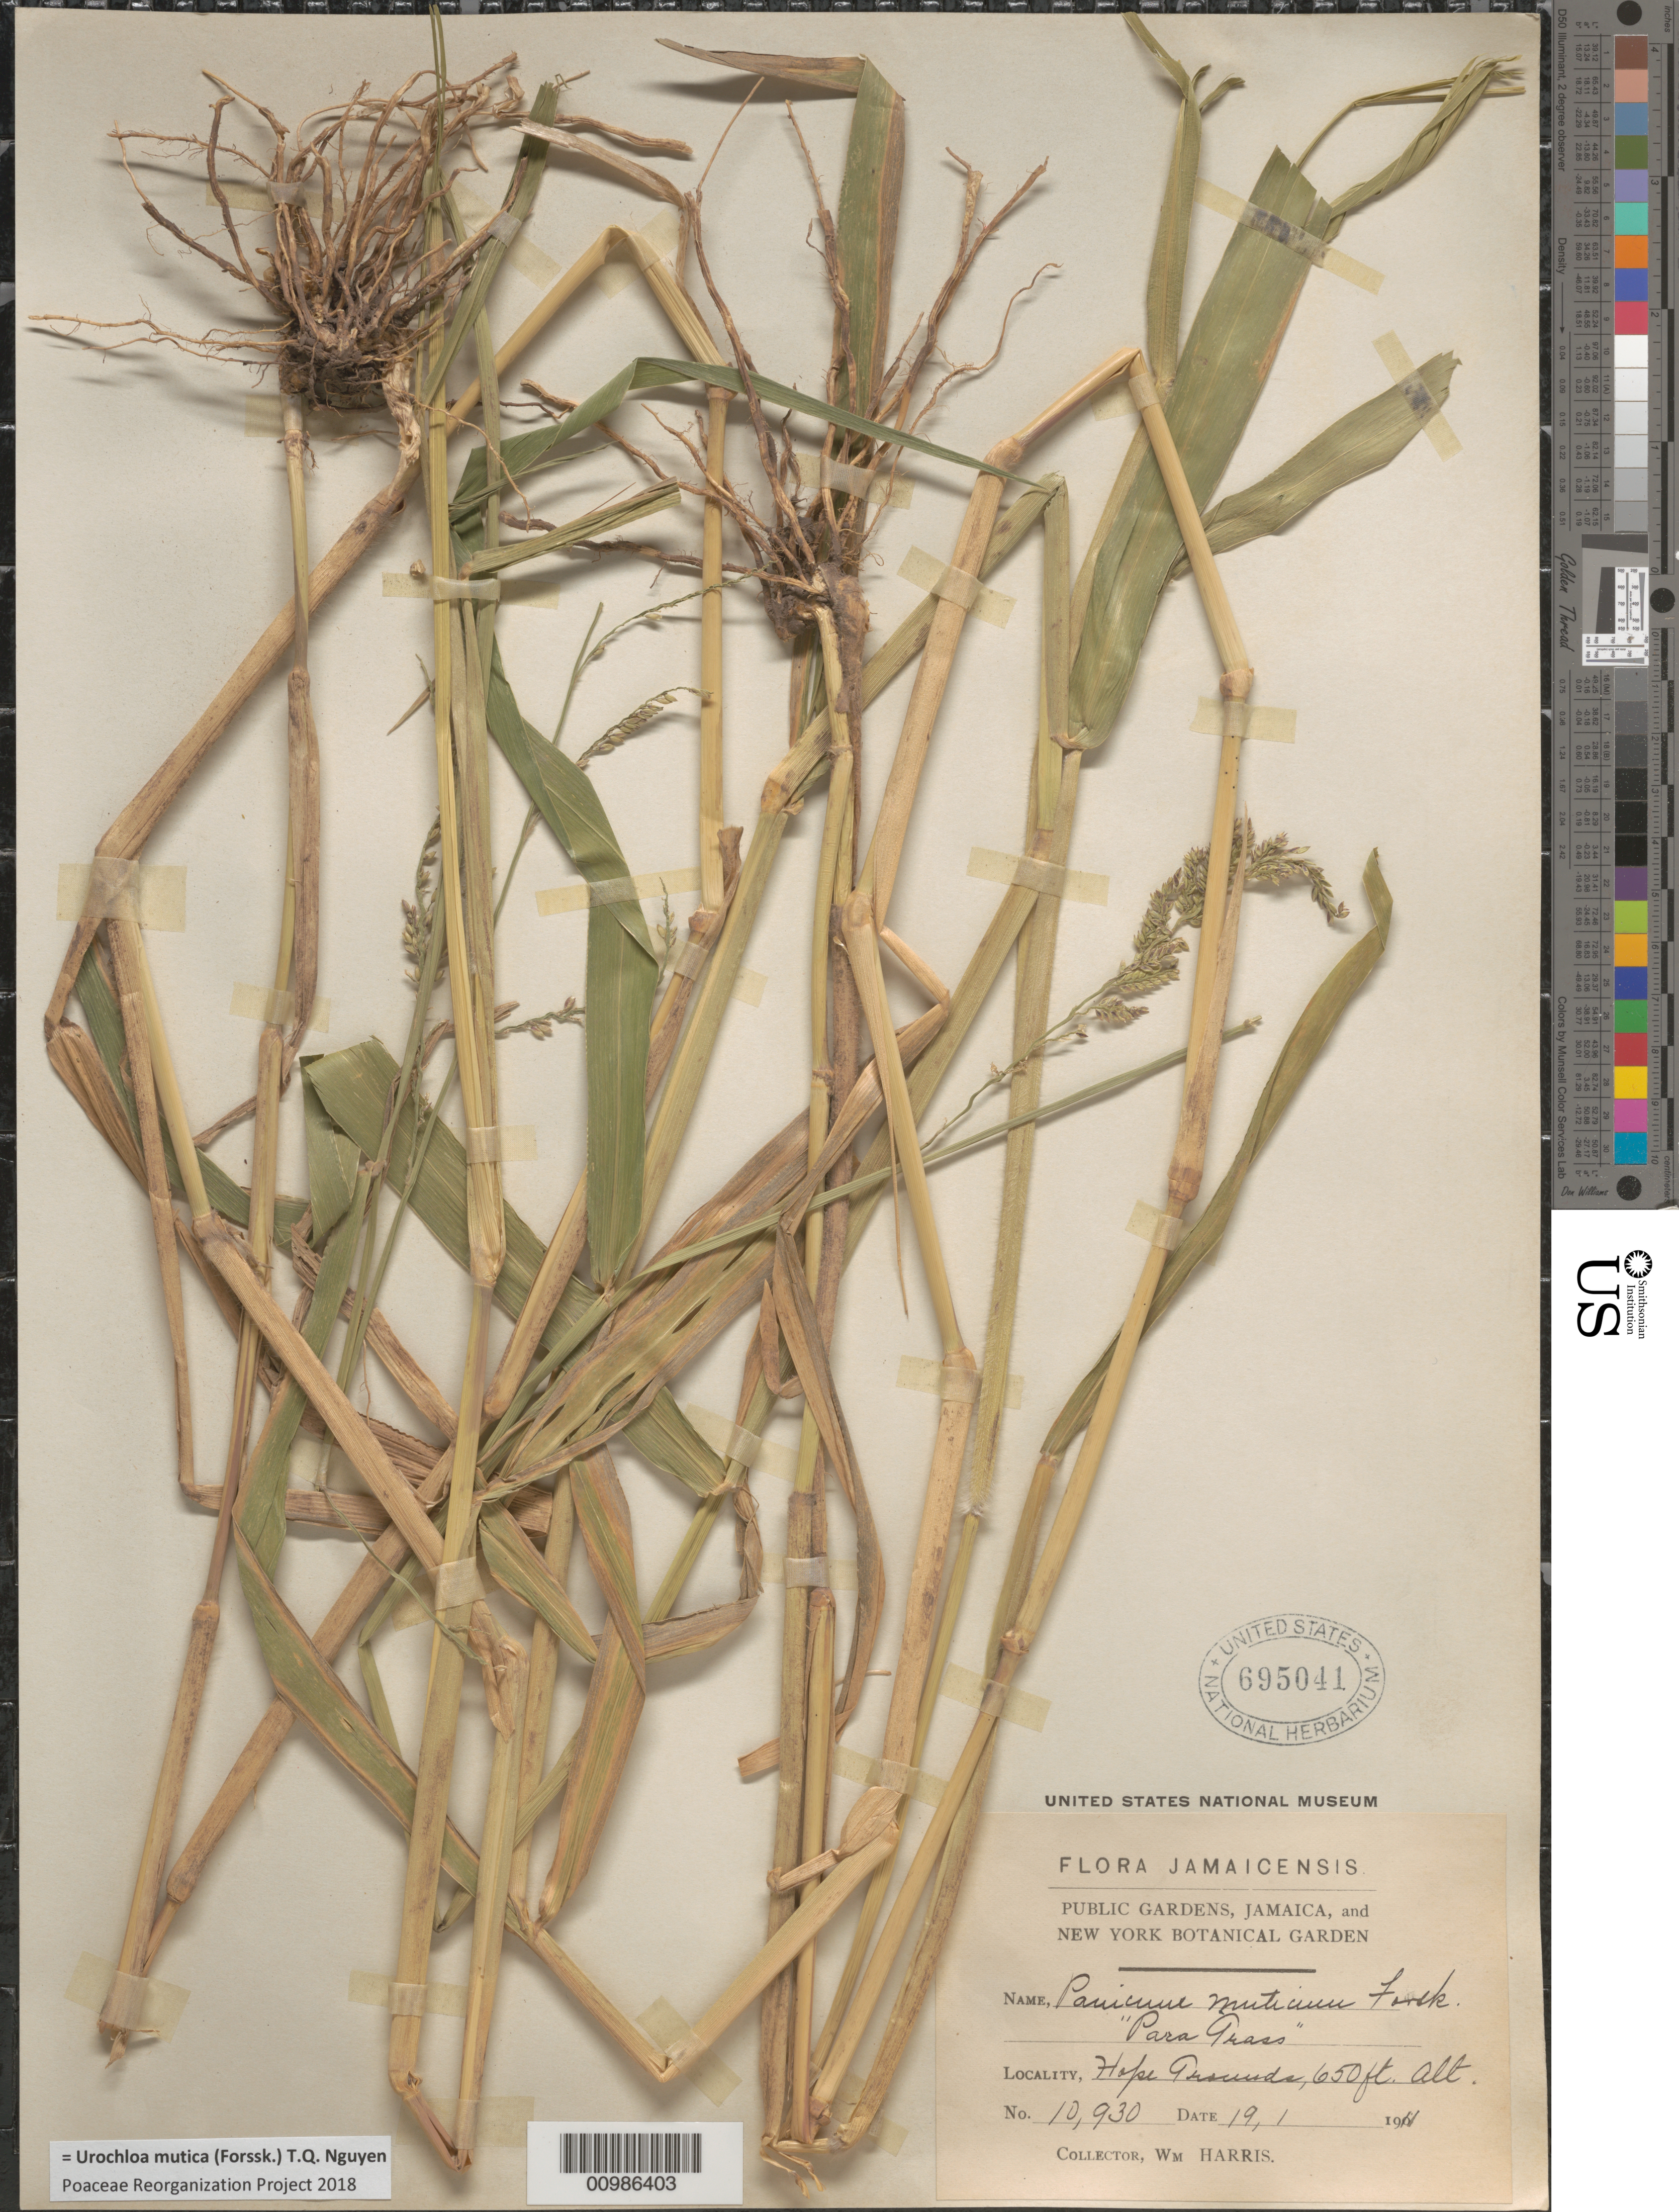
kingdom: Plantae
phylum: Tracheophyta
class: Liliopsida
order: Poales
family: Poaceae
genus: Brachiaria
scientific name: Brachiaria mutica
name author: (Forssk.) Stapf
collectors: W. H. Harris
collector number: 10930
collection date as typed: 19 Jan 1911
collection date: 1911-01-19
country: Jamaica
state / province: Kingston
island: Jamaica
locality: Hope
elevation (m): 198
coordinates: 0 N, 0 E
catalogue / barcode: US 695041